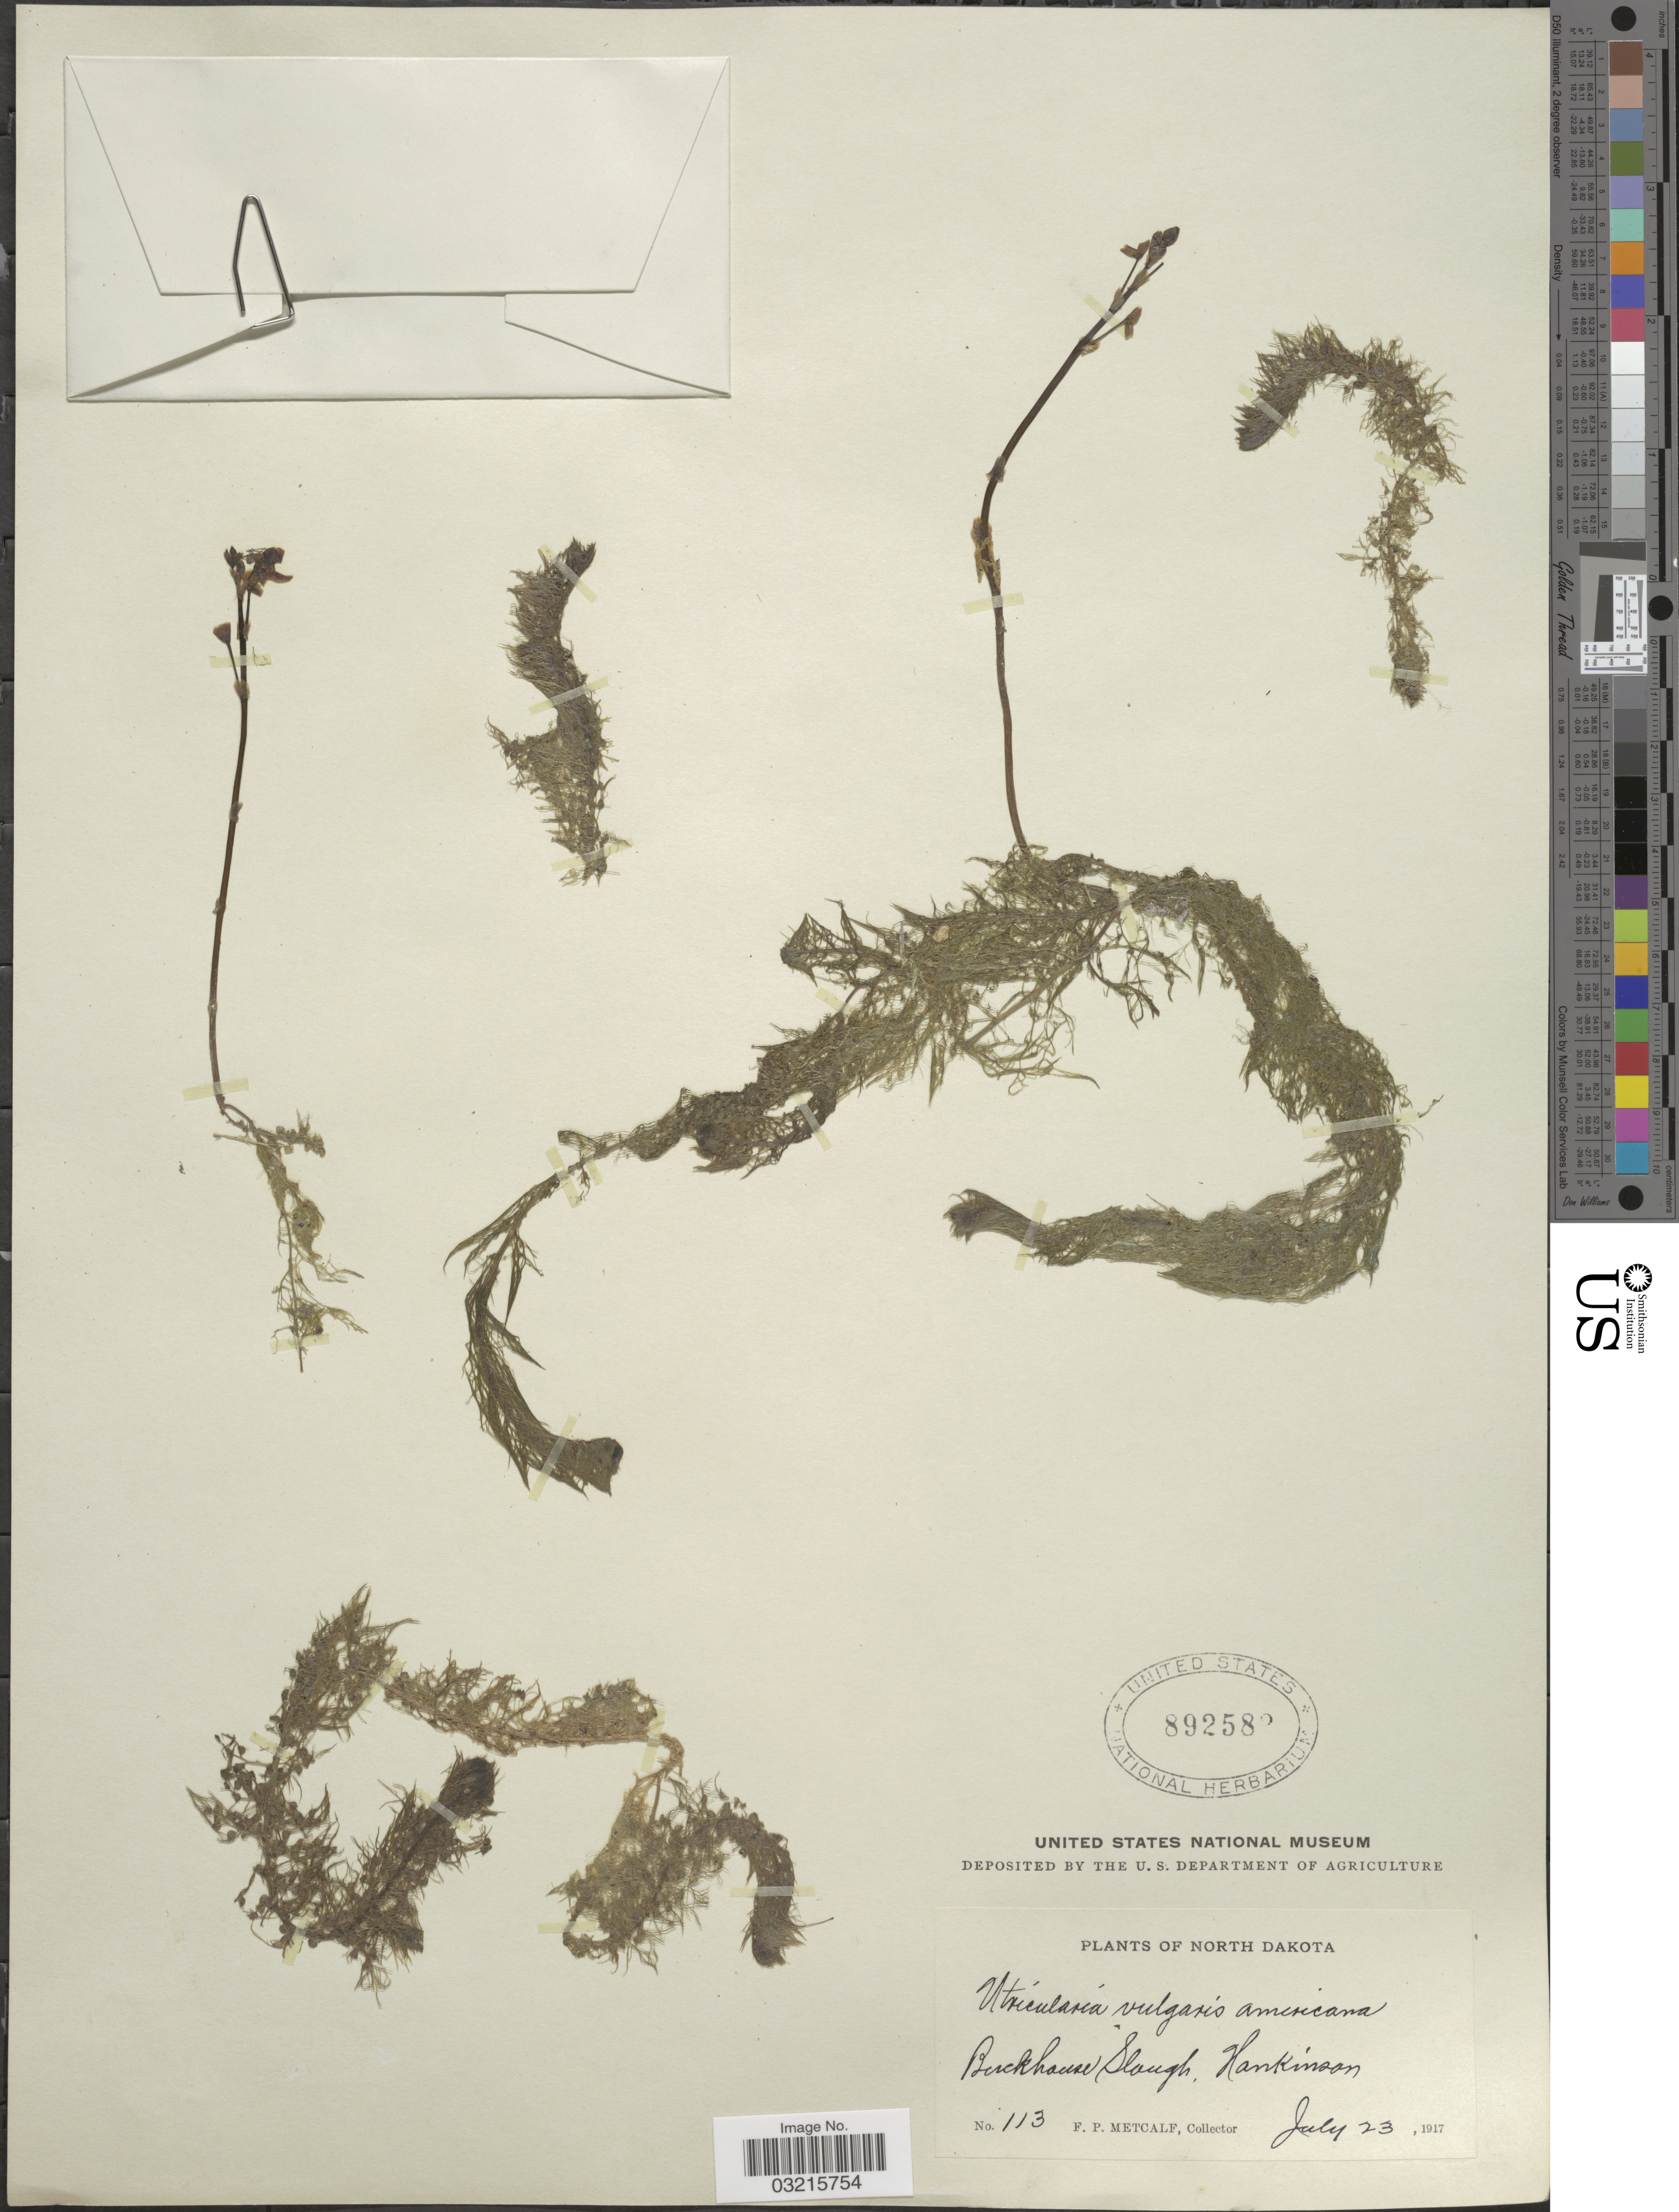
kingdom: Plantae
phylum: Tracheophyta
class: Magnoliopsida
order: Lamiales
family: Lentibulariaceae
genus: Utricularia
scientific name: Utricularia vulgaris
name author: L.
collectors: F. Metcalf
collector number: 113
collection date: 1917-07-23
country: United States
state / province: North Dakota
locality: Buckhouse Slough, Hankinson.